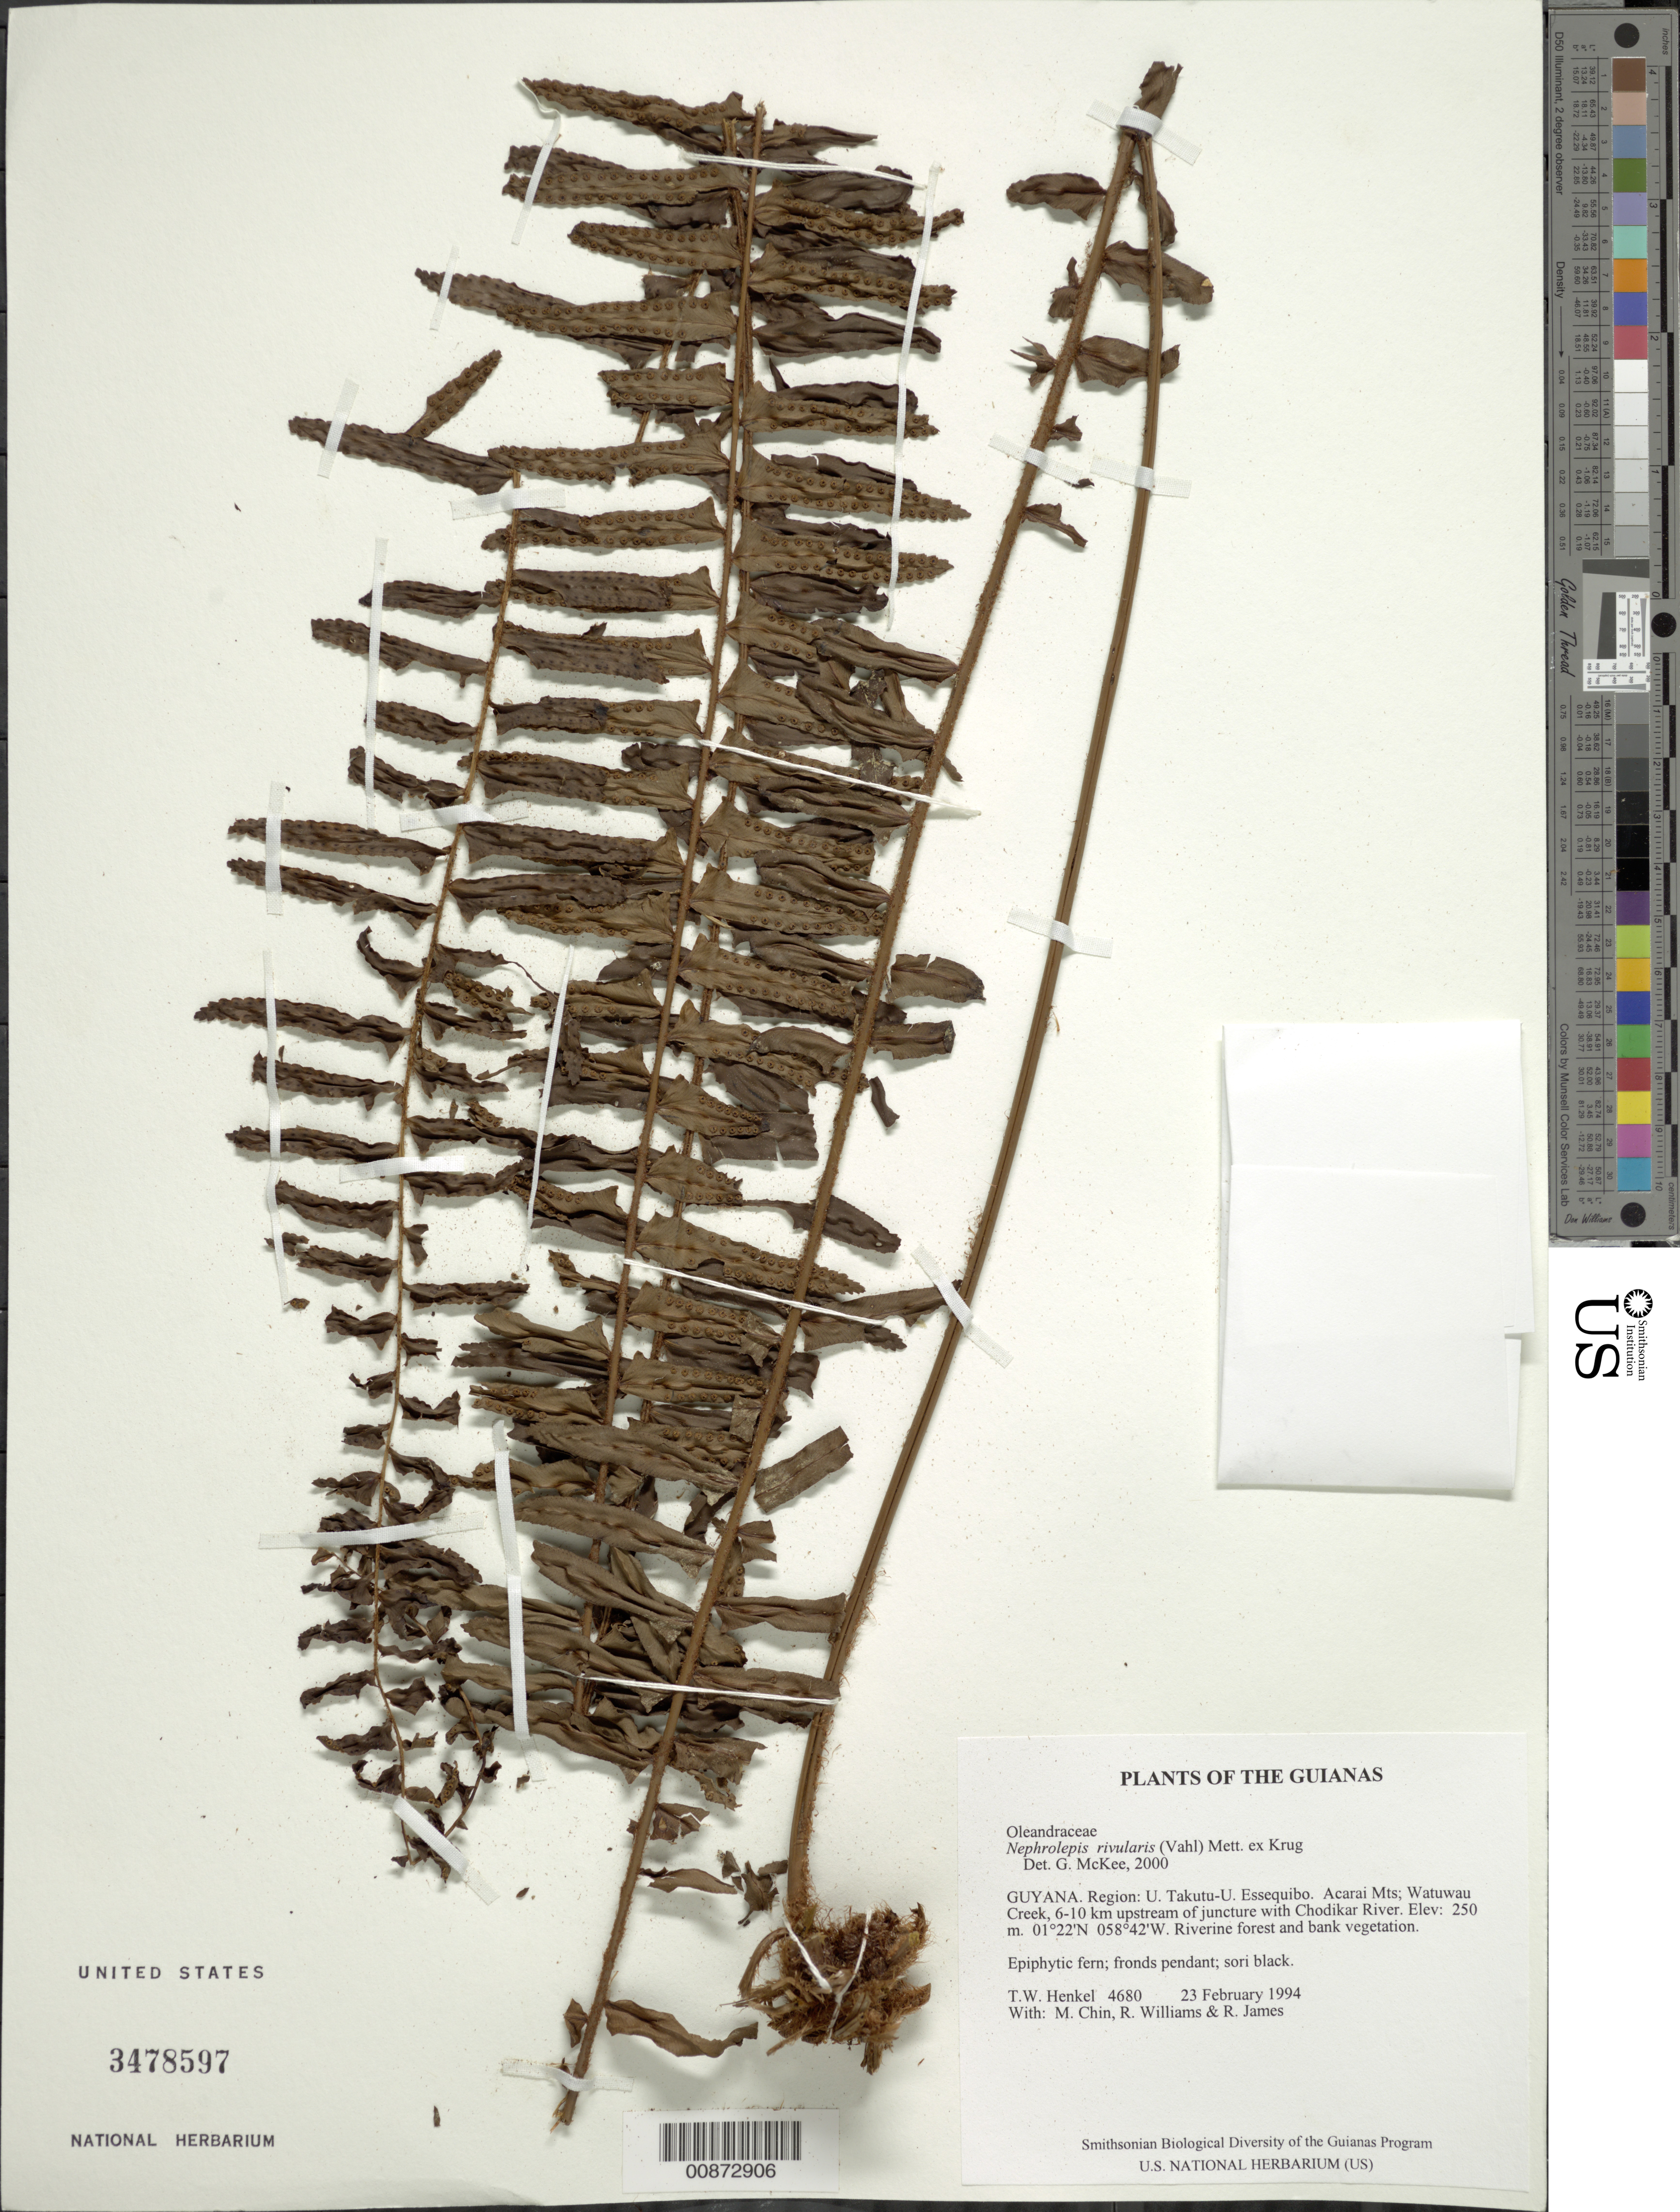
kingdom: Plantae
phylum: Tracheophyta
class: Polypodiopsida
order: Polypodiales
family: Nephrolepidaceae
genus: Nephrolepis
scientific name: Nephrolepis rivularis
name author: (Vahl) Mett. ex Krug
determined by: McKee, G. S., (US), NMNH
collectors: T. Henkel, M. Chin, R. Williams & R. James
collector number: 4680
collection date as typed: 23 February 1994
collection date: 1994-02-23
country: Guyana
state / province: U. Takutu-U. Essequibo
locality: Acarai Mts; Watuwau Creek, 6-10 km upstream of juncture with Chodikar River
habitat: Riverine forest and bank vegetation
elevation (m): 250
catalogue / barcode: US 3478597